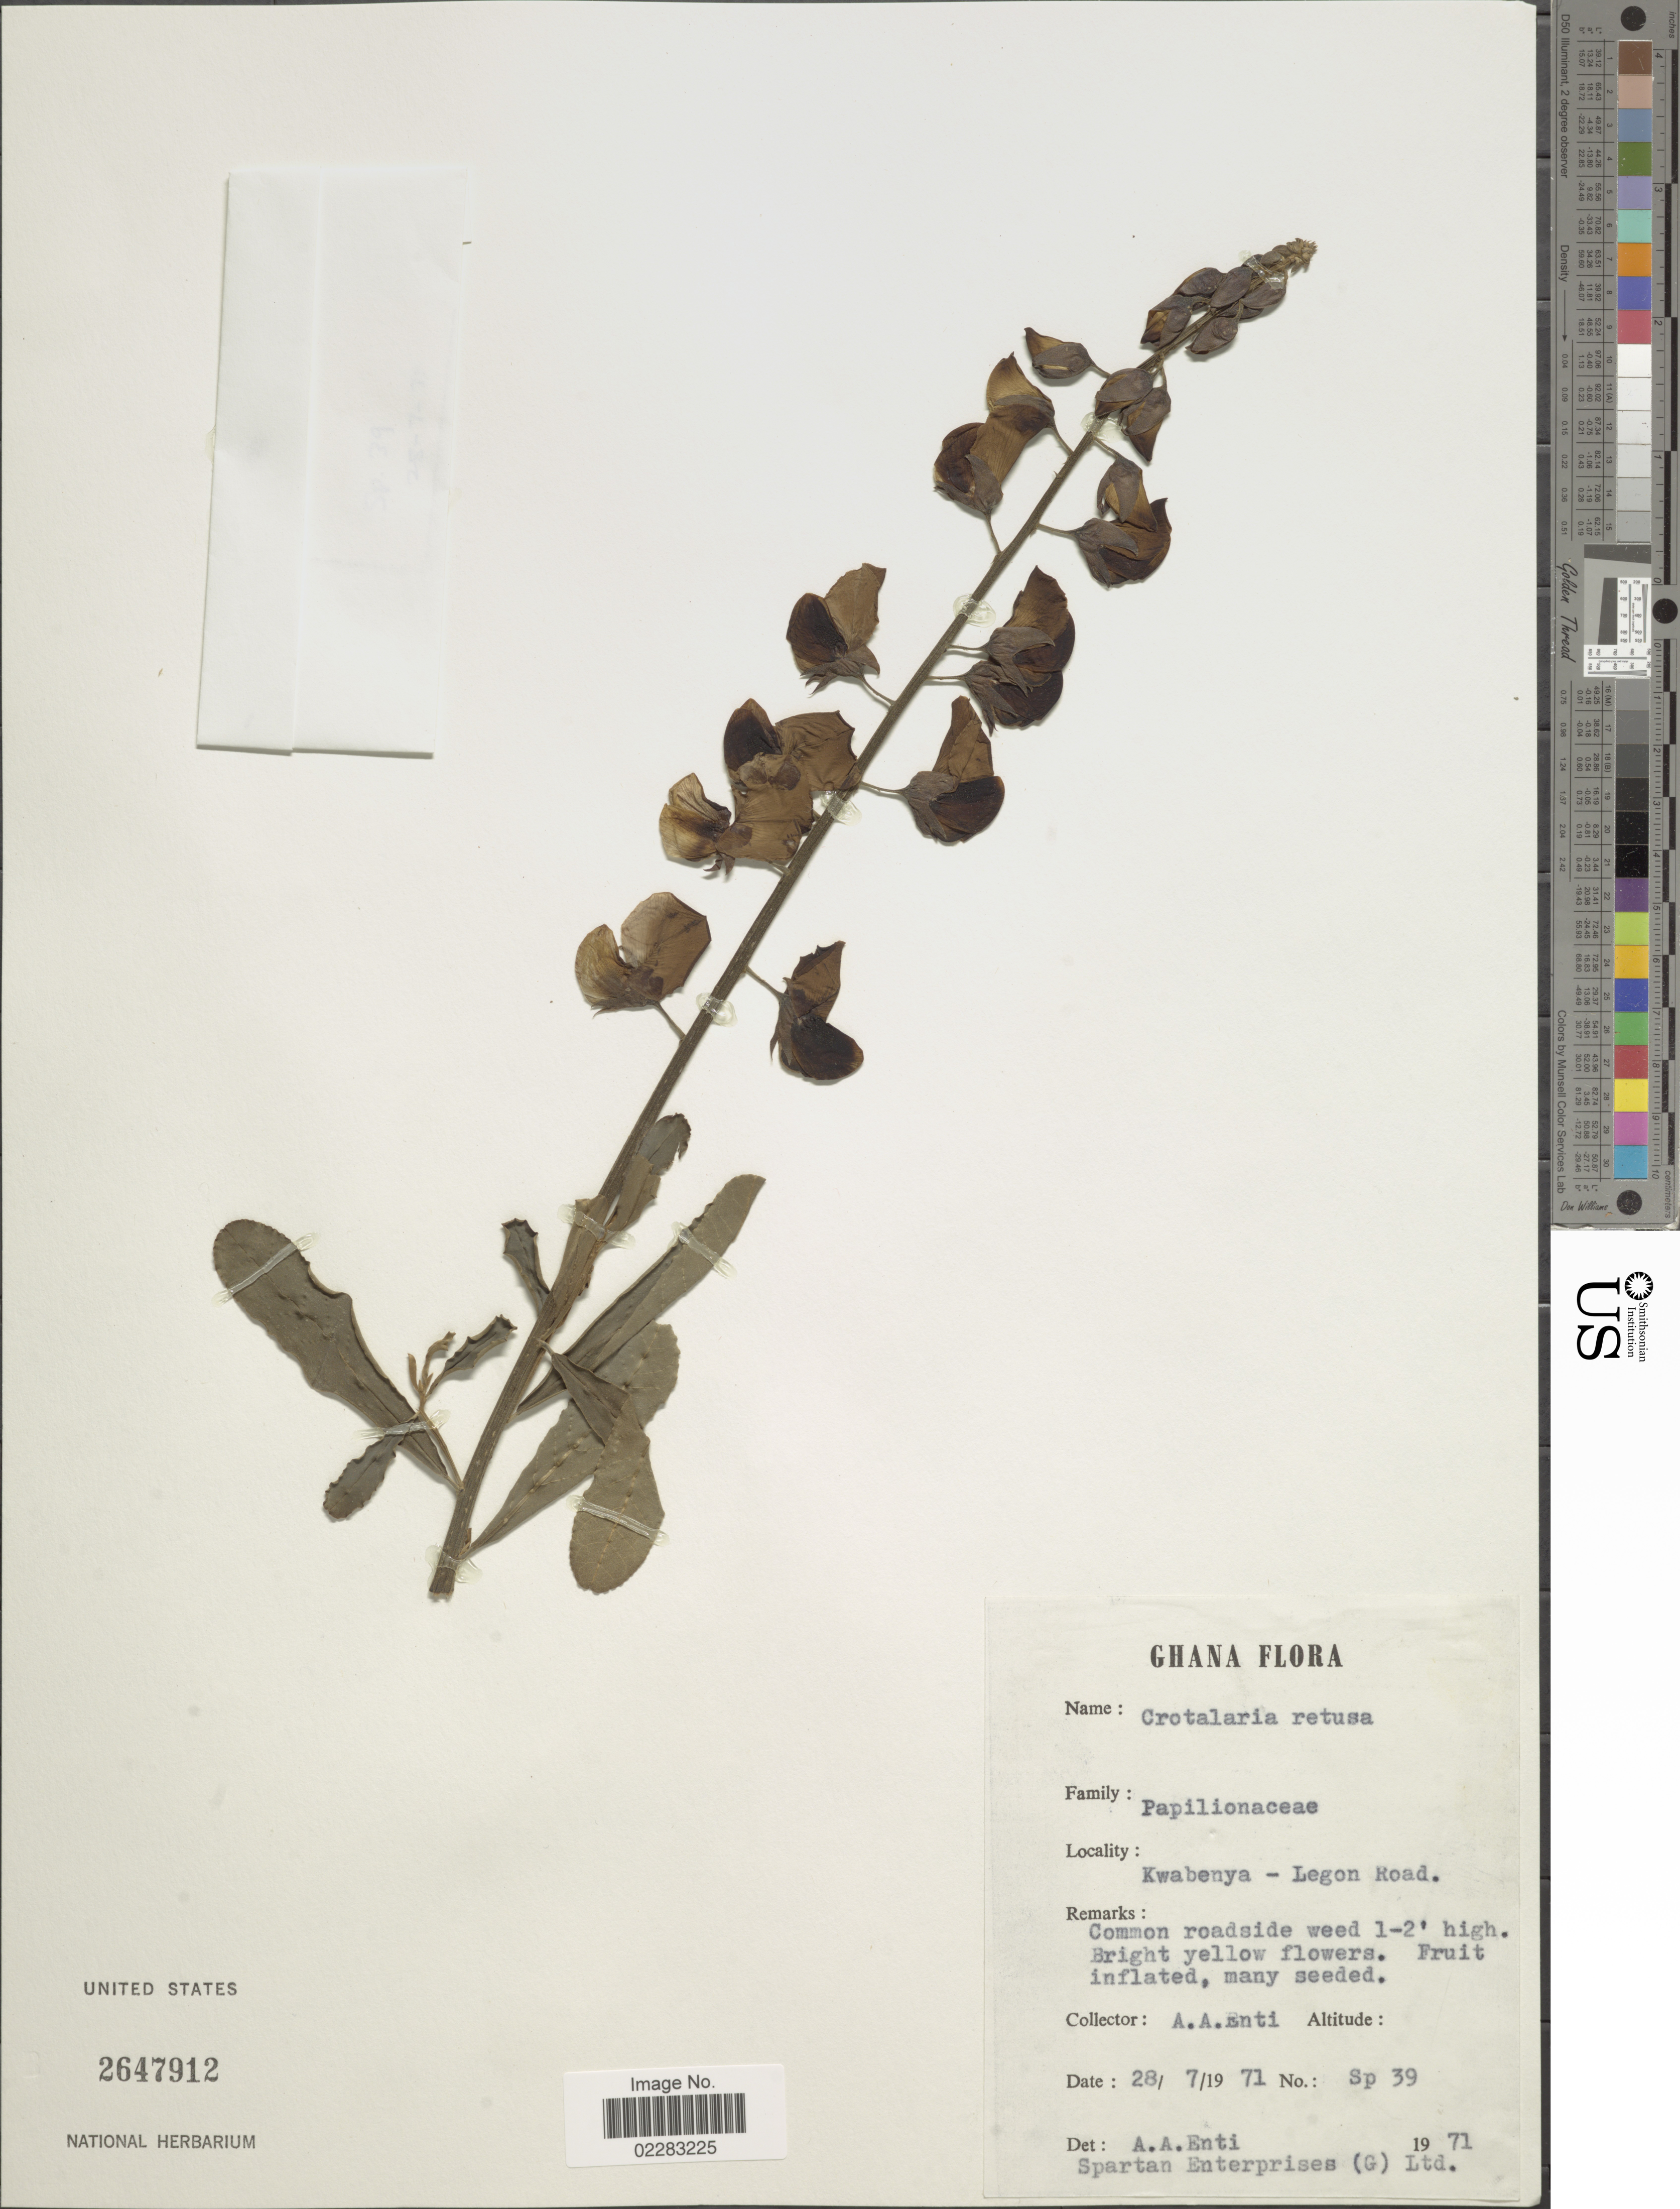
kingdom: Plantae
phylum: Tracheophyta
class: Magnoliopsida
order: Fabales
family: Fabaceae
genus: Crotalaria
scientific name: Crotalaria retusa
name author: L.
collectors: A. Enti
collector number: Sp 39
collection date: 1971-07-28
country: Ghana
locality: Kwabenya-Legon Road, common roadside weed.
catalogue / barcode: US 2647912